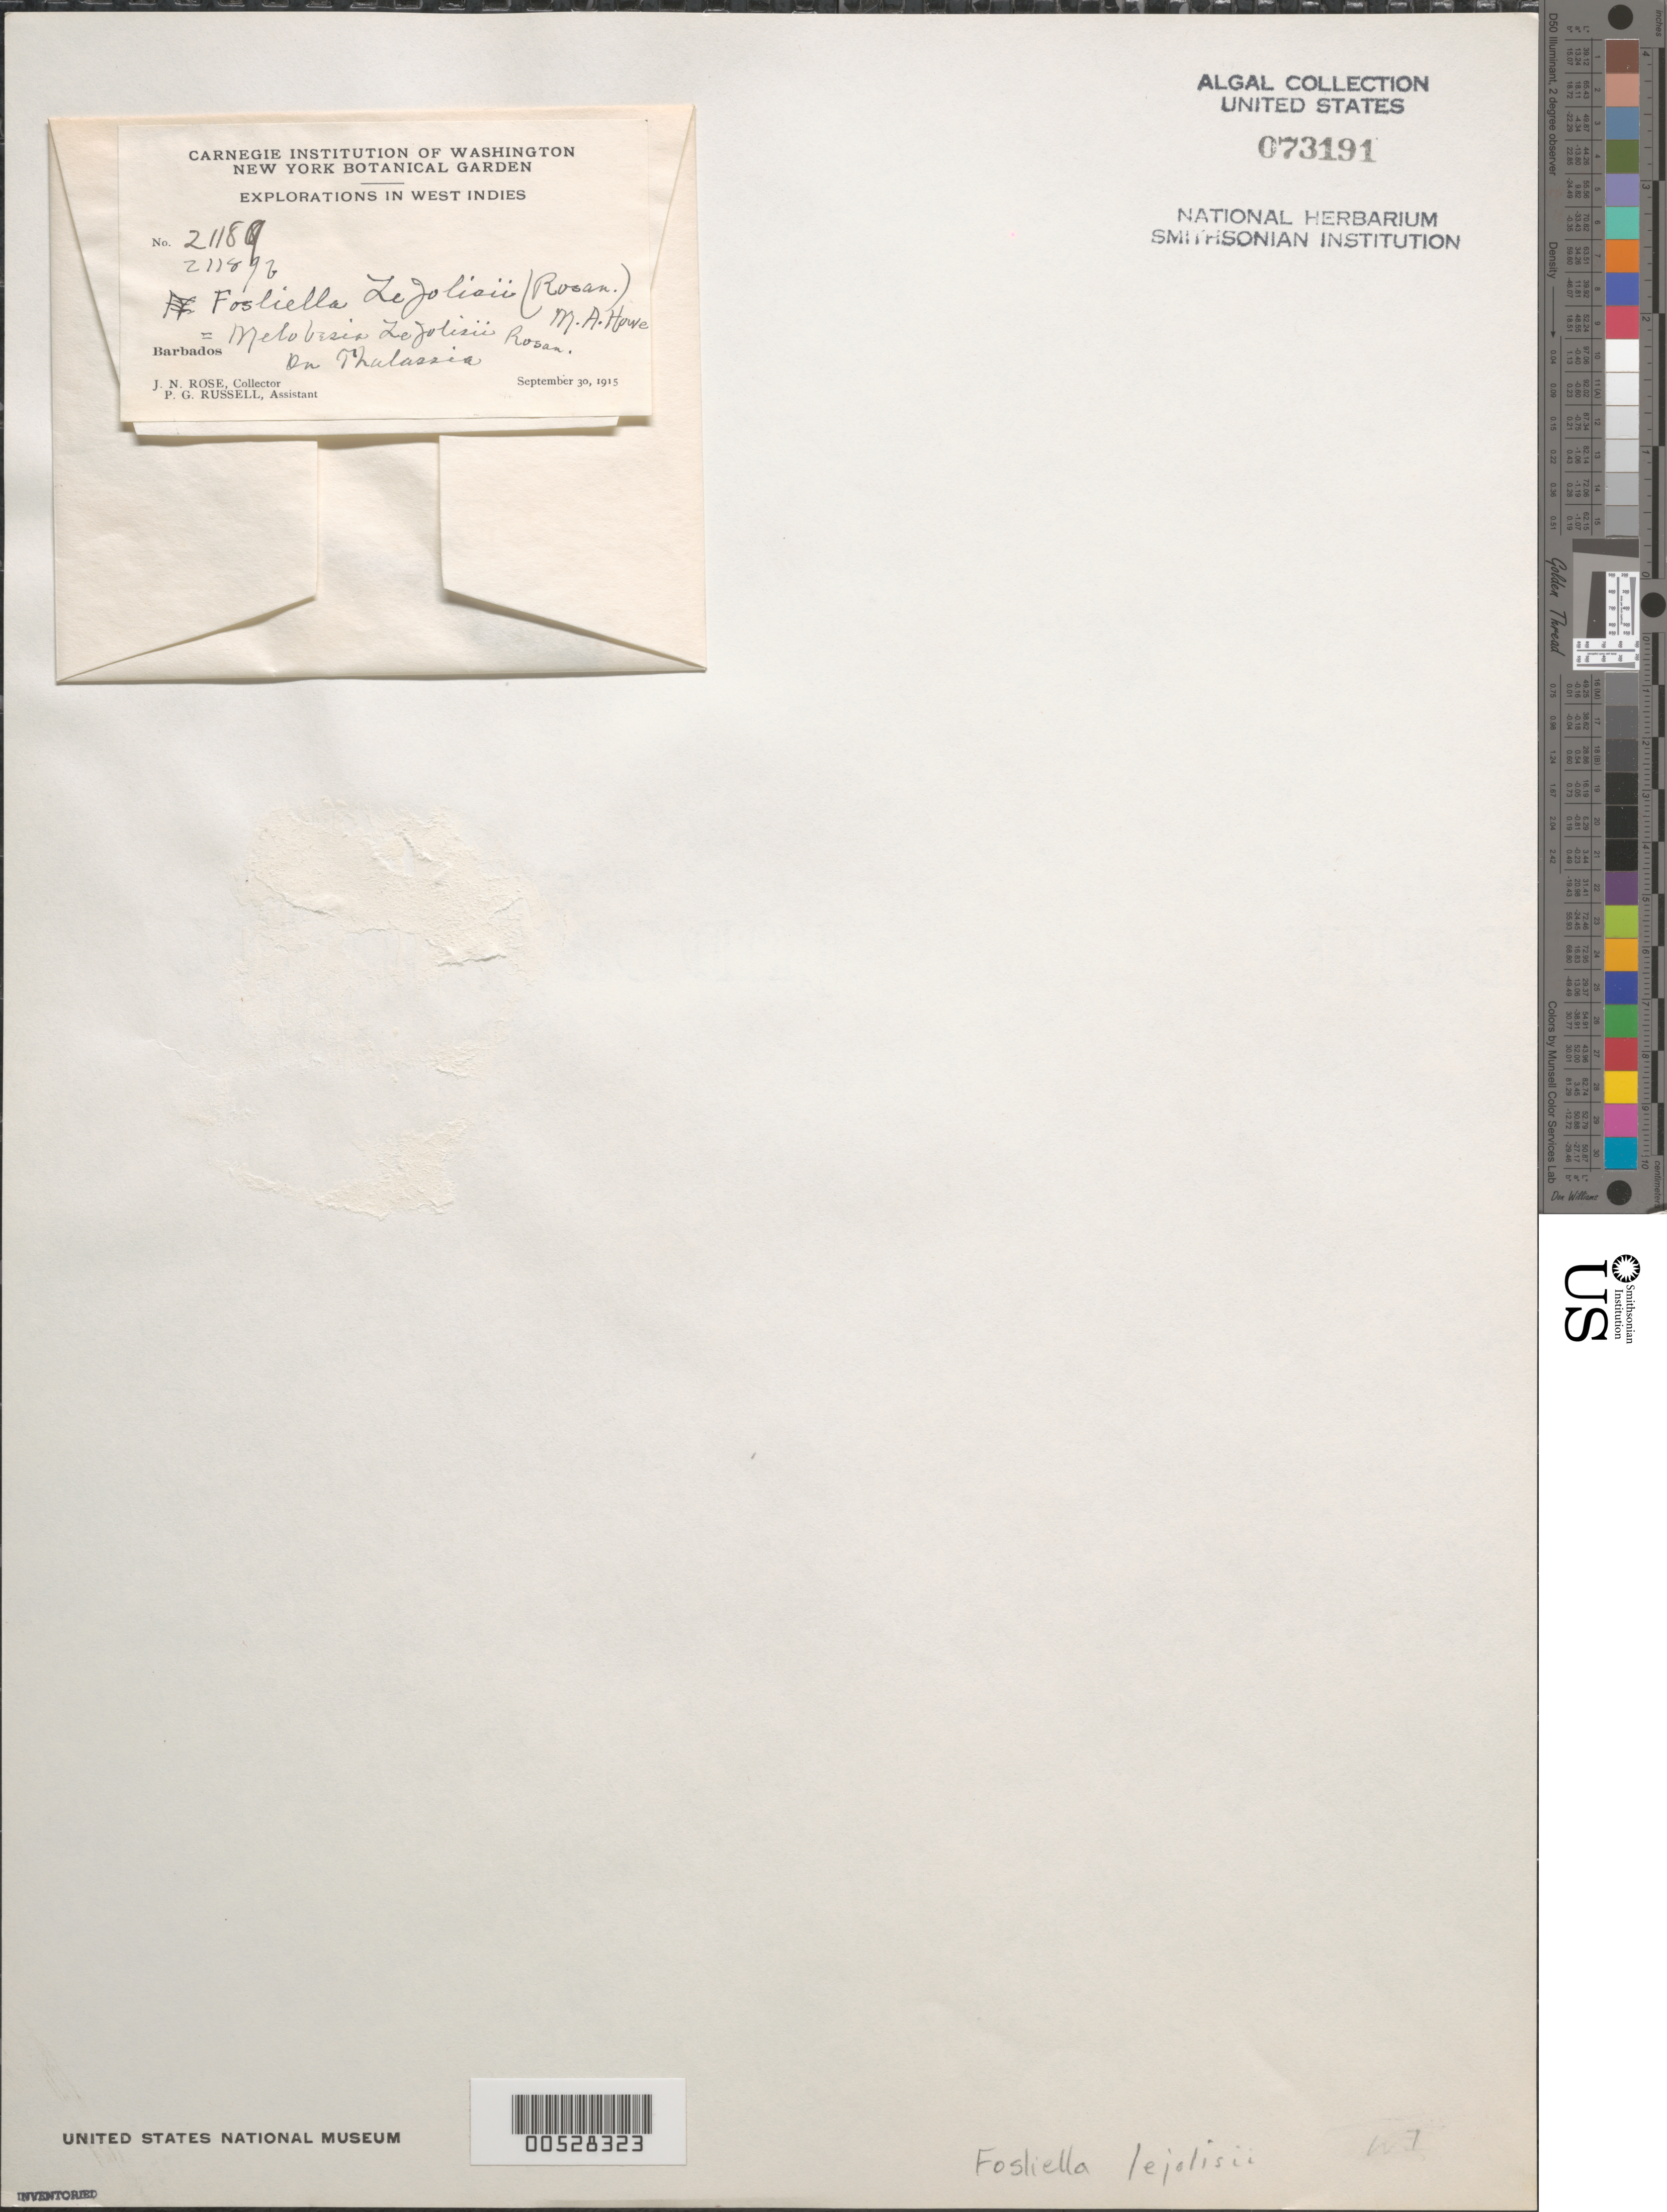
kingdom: Plantae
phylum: Rhodophyta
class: Florideophyceae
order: Corallinales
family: Corallinaceae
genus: Pneophyllum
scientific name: Pneophyllum fragile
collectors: J. N. Rose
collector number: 21189b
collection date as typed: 30 Sep 1915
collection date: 1915-09-30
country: Barbados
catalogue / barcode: US 73191